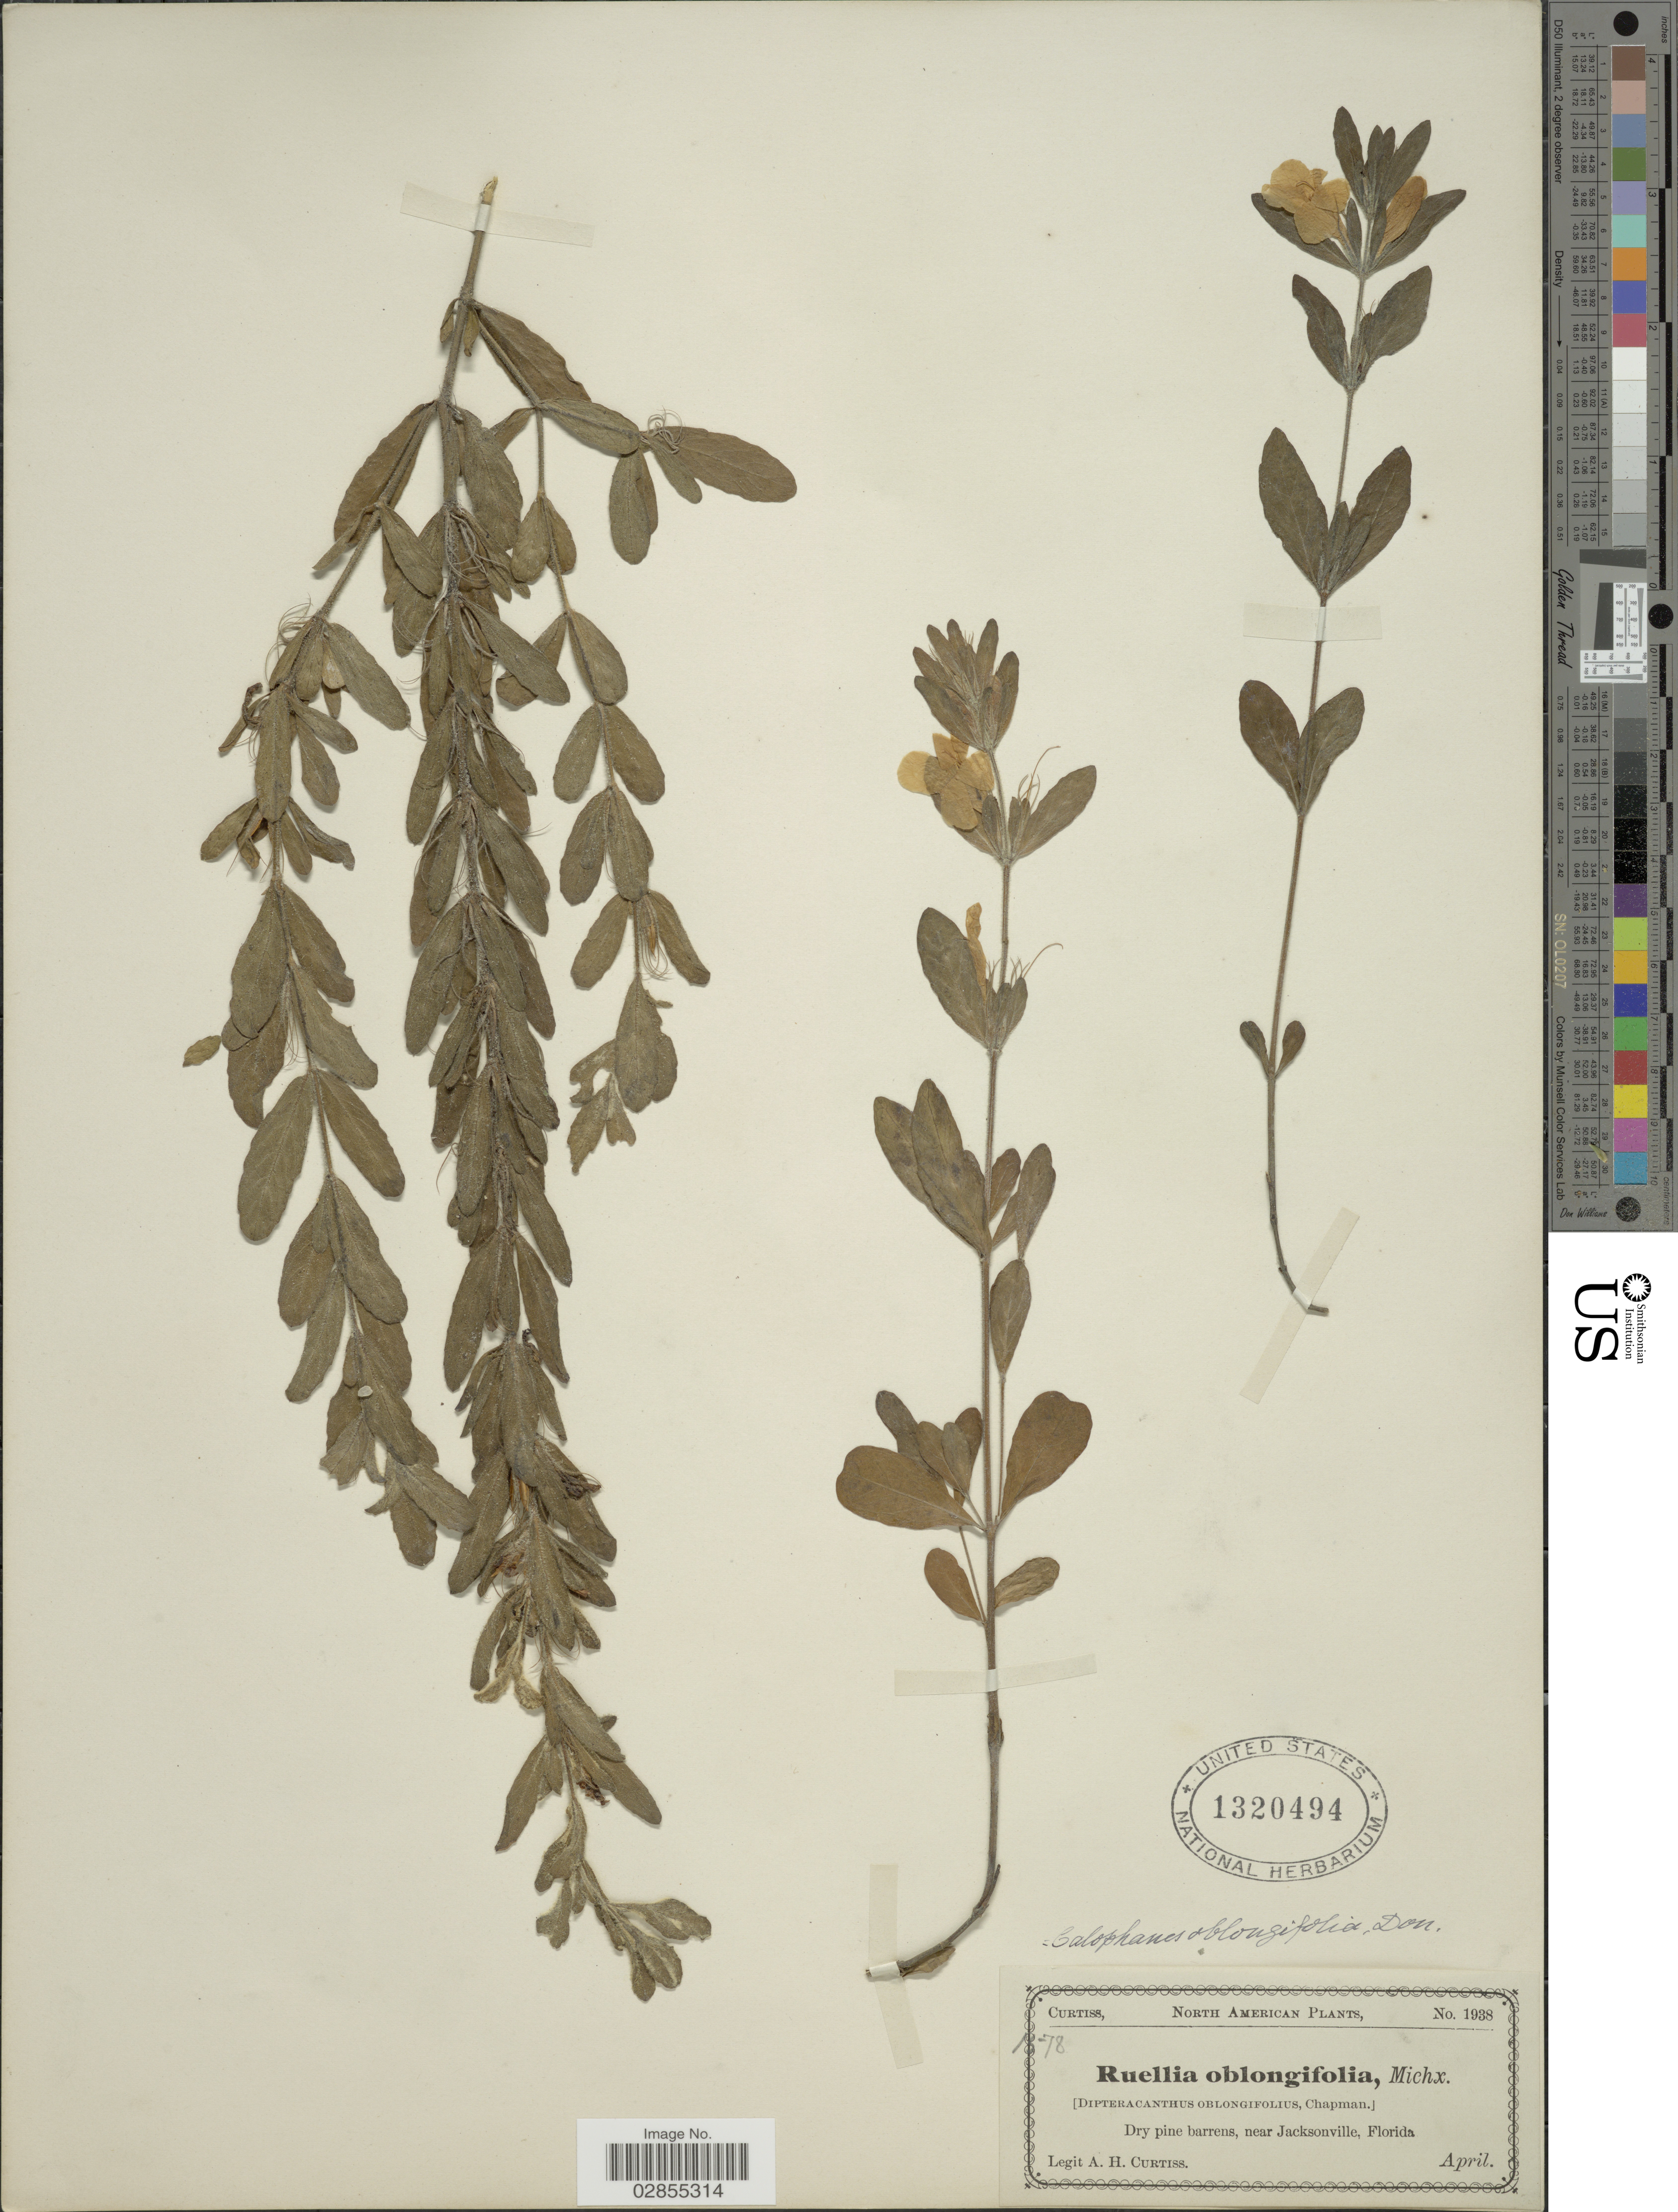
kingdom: Plantae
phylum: Tracheophyta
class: Magnoliopsida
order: Lamiales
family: Acanthaceae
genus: Dyschoriste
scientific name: Dyschoriste oblongifolia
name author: (Michx.) Kuntze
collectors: A. H. Curtiss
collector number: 1938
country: United States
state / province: Florida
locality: Near Jacksonville.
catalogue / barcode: US 1320494